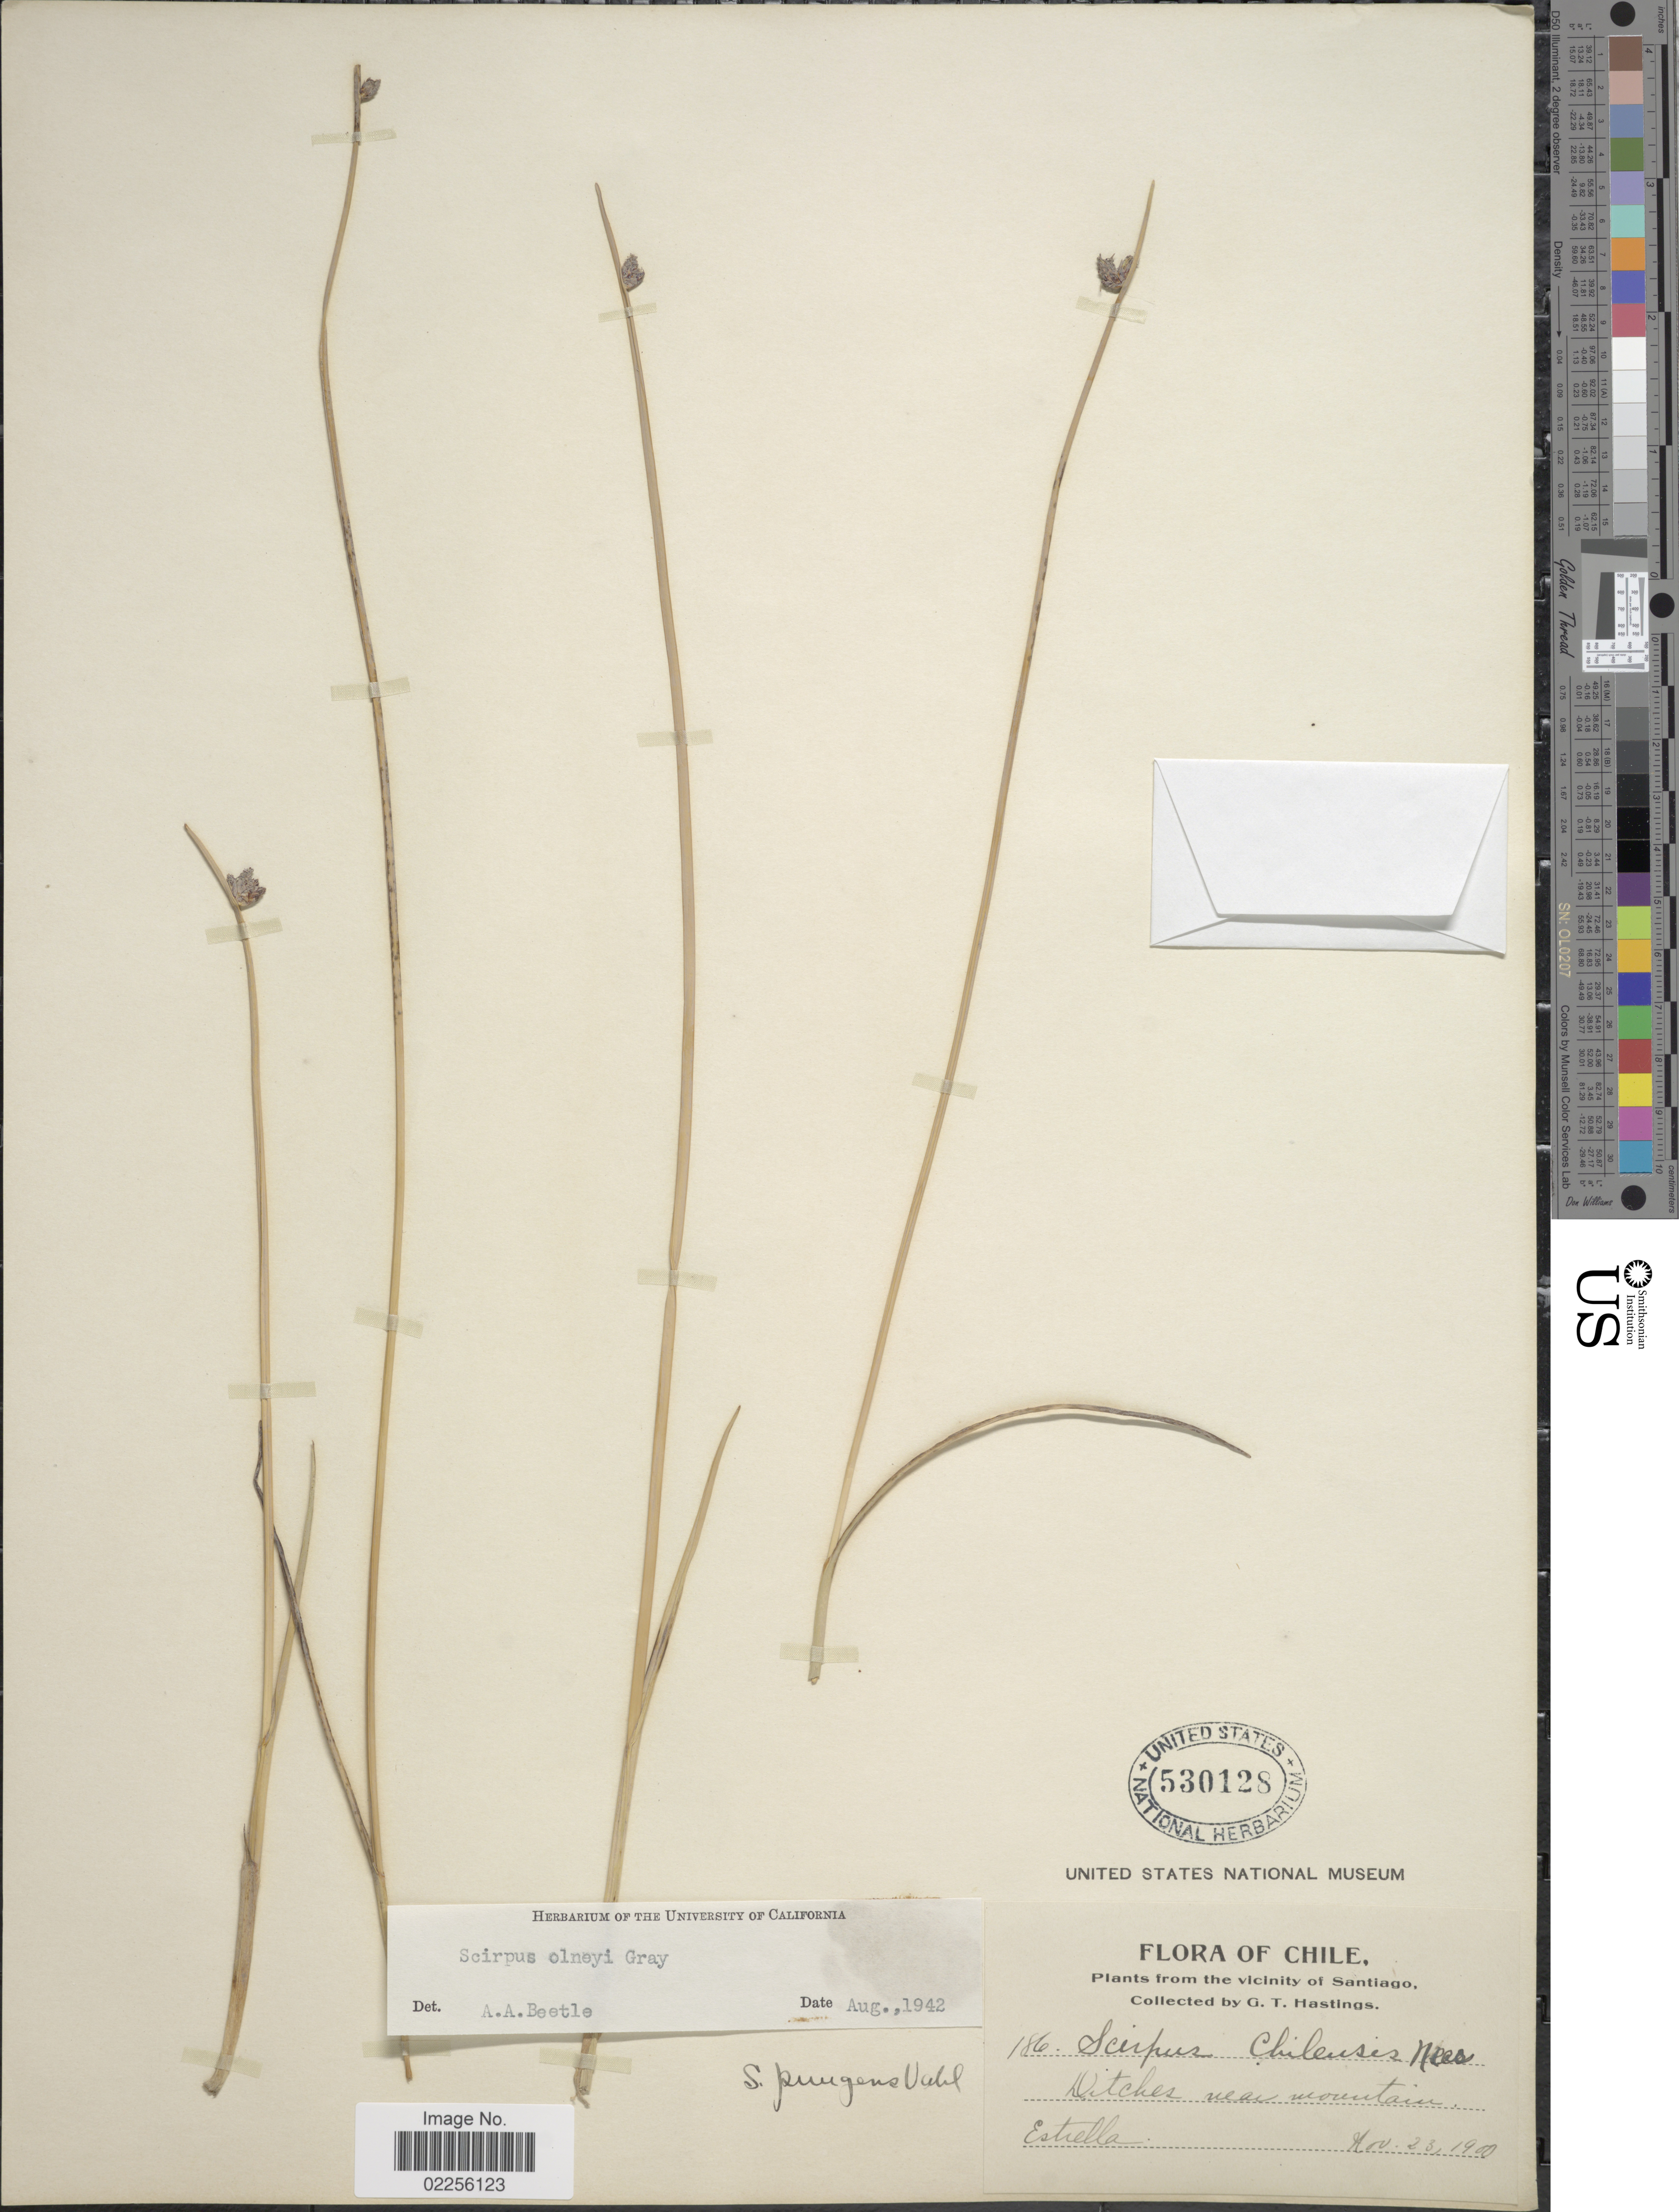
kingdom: Plantae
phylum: Tracheophyta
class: Liliopsida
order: Poales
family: Cyperaceae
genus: Schoenoplectus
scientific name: Schoenoplectus americanus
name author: (Pers.) Volkart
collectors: G. Hastings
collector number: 186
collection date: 1900-11-23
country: Chile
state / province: Región Metropolitana (RM)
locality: From the Vicinity of Santiago, Ditches near mountain Estrella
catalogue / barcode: US 530128